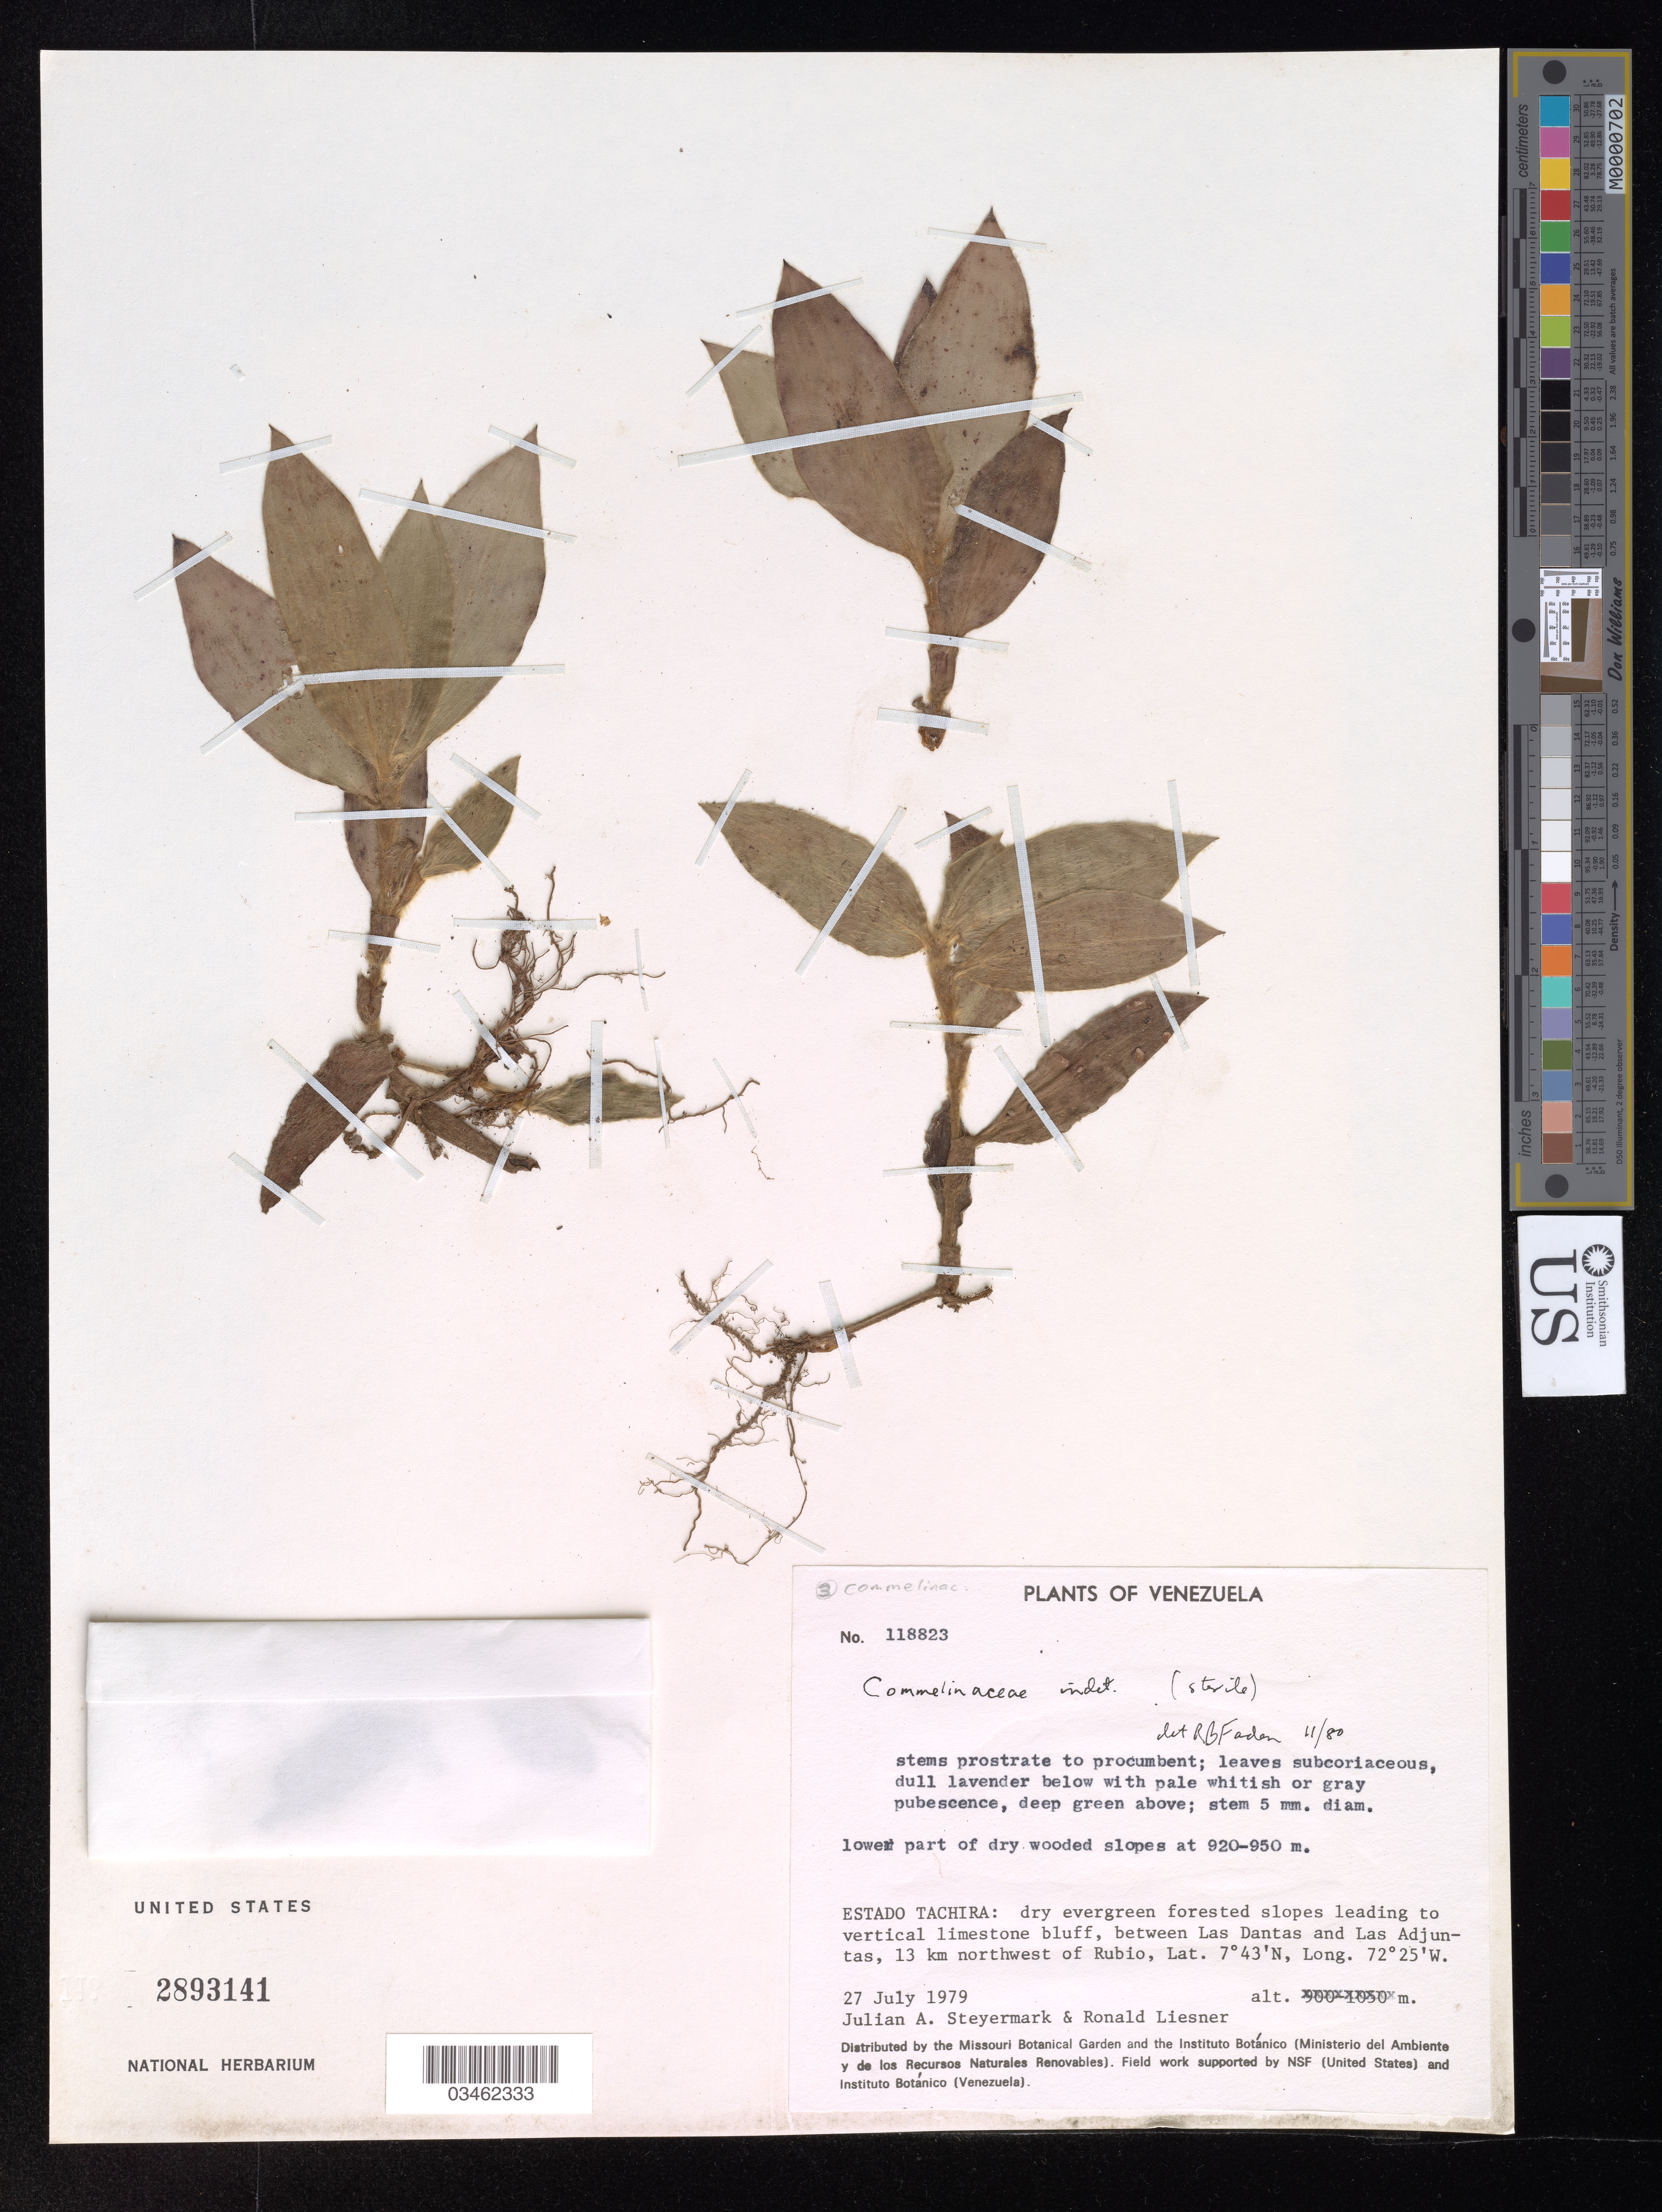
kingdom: Plantae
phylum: Tracheophyta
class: Liliopsida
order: Commelinales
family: Commelinaceae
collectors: J. Steyermark & R. L. Liesner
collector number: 118823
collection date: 1979-07-27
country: Venezuela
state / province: Tachira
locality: Dry evergreen forested slopes leading to vertical limestone bluff, between Las Dantas and Las Adjuntas, 13 km northwest of Rubio.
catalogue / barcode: US 2893141